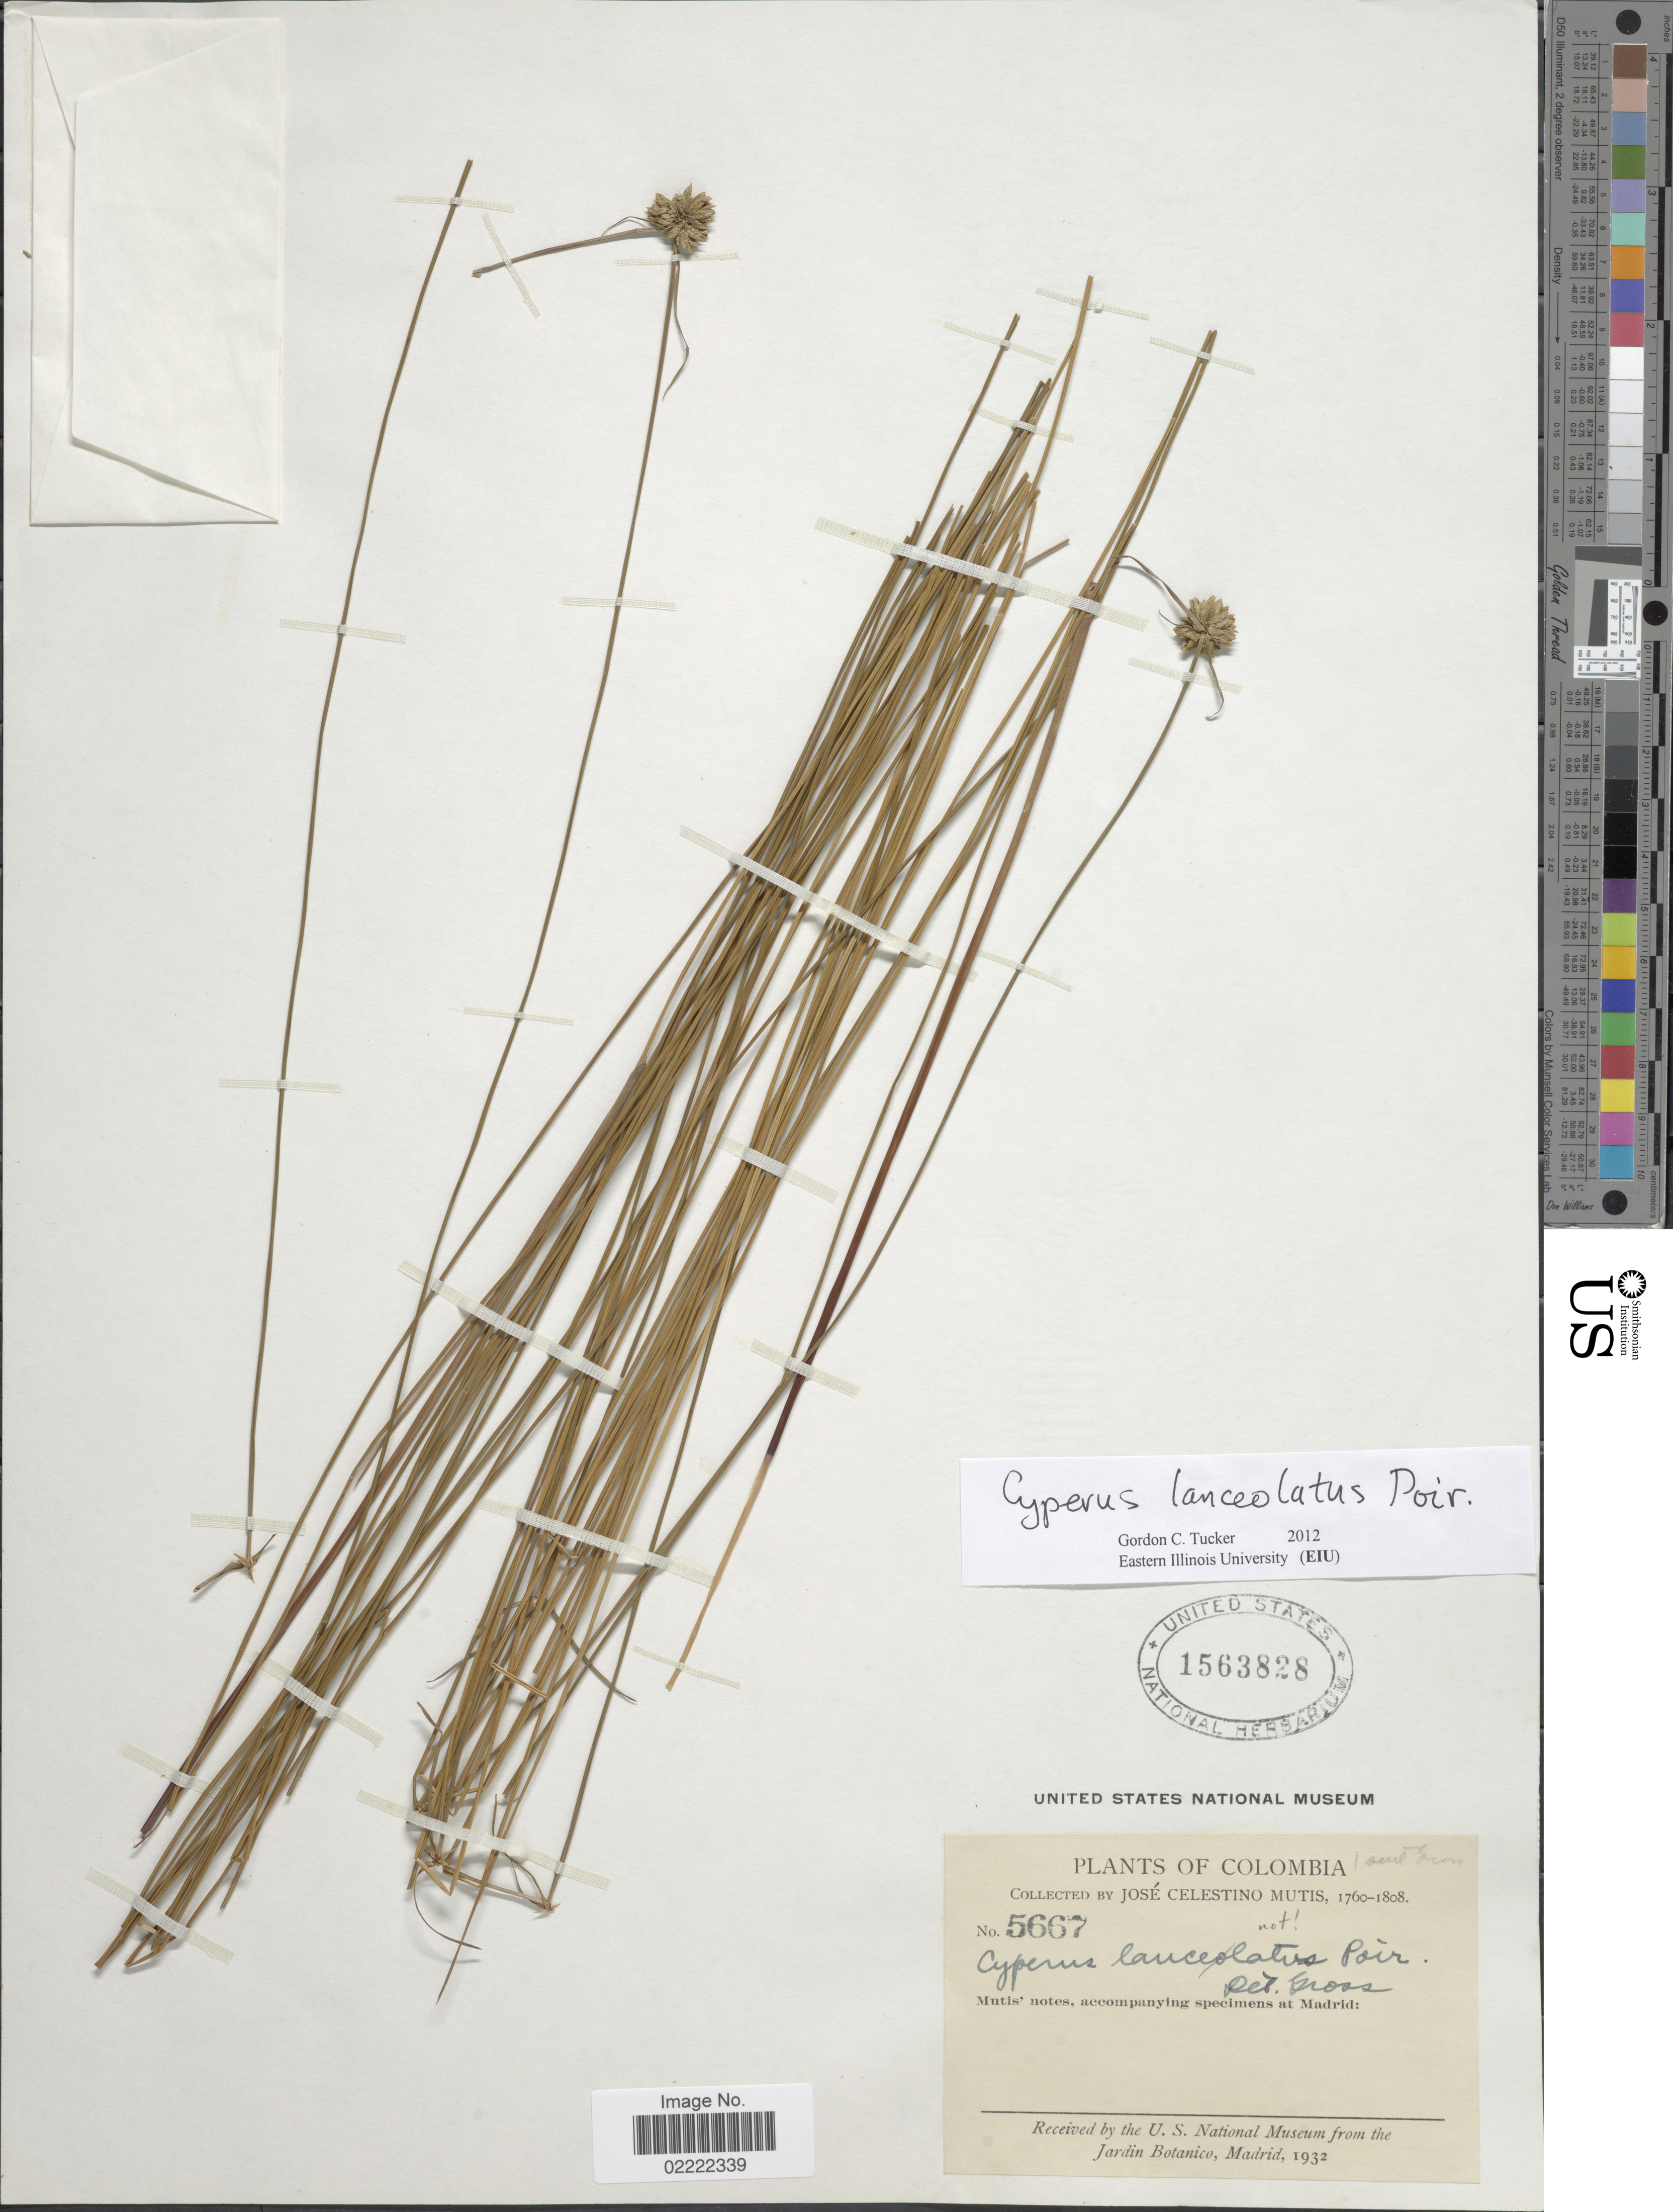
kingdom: Plantae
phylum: Tracheophyta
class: Liliopsida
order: Poales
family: Cyperaceae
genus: Cyperus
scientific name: Cyperus lanceolatus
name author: Poir.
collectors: J. C. B. Mutis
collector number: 5667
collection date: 1760/1808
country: Colombia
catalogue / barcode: US 1563828